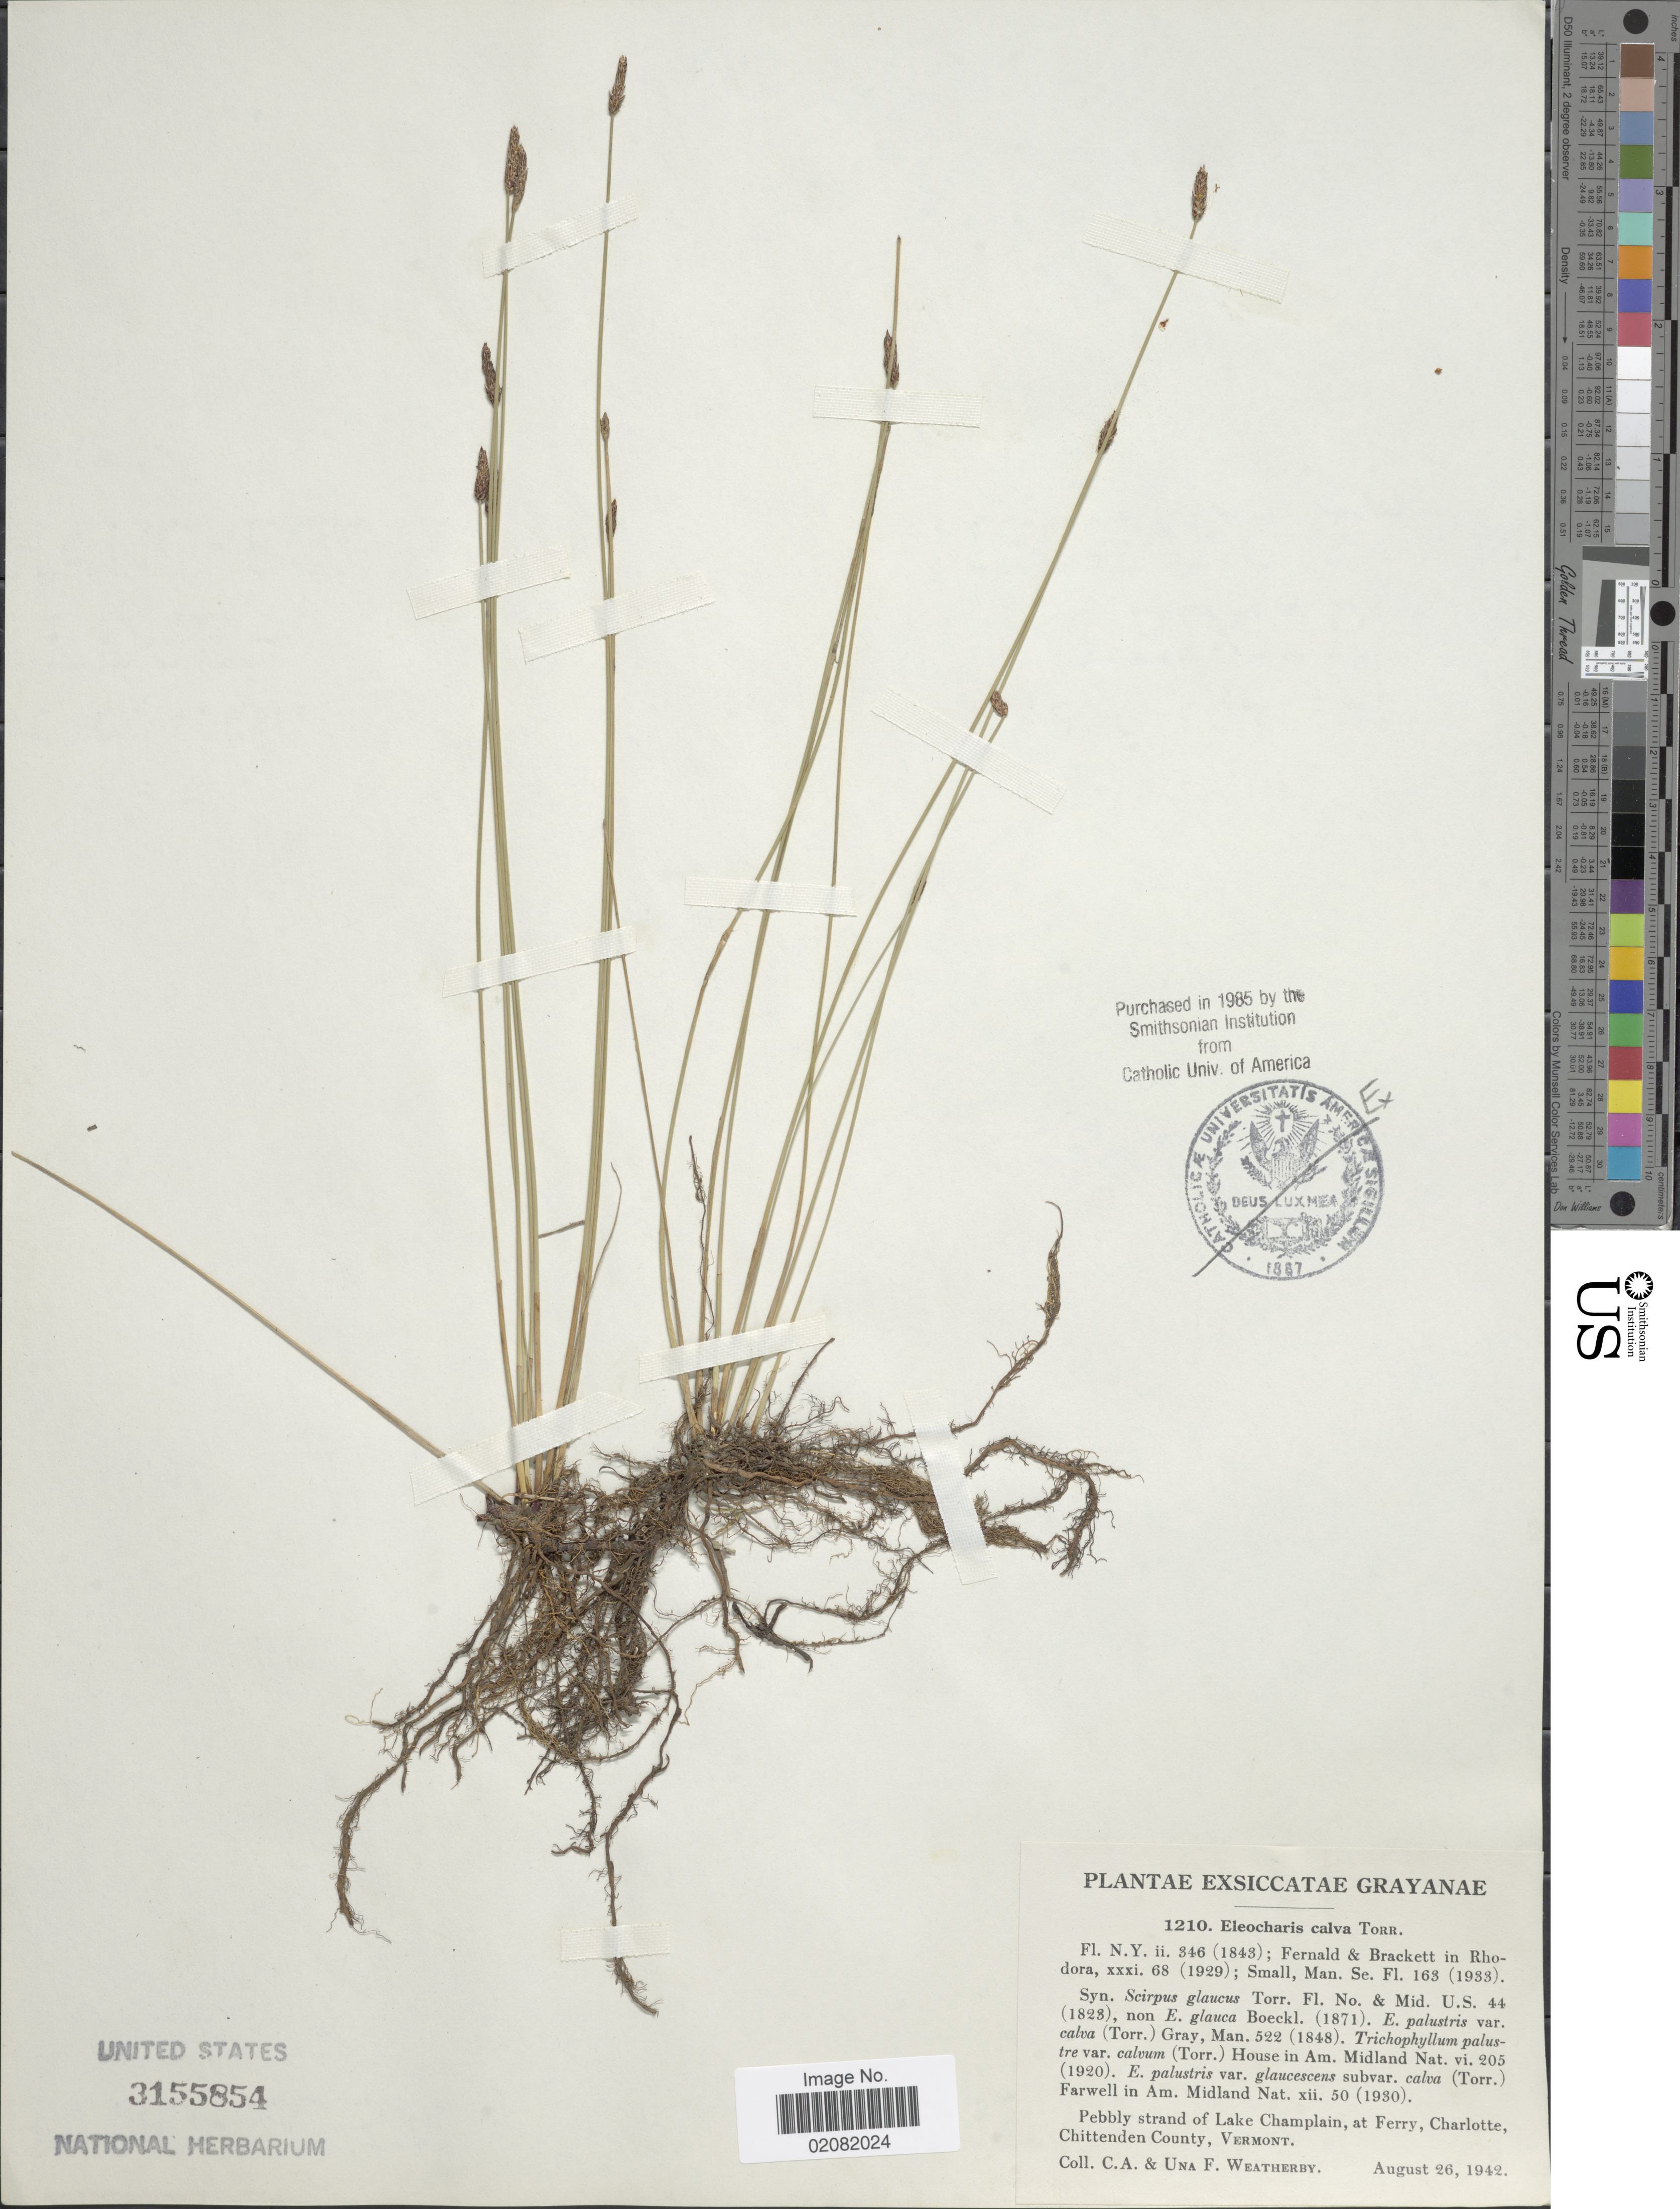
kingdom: Plantae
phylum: Tracheophyta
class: Liliopsida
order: Poales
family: Cyperaceae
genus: Eleocharis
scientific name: Eleocharis erythropoda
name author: Steud.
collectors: C. A. Weatherby & U. Weatherby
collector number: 1210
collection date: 1942-08-26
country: United States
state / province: Vermont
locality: Pebbly strand of Lake Champlain, at Ferry, Charlotte, Chittenden County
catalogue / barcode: US 3155854